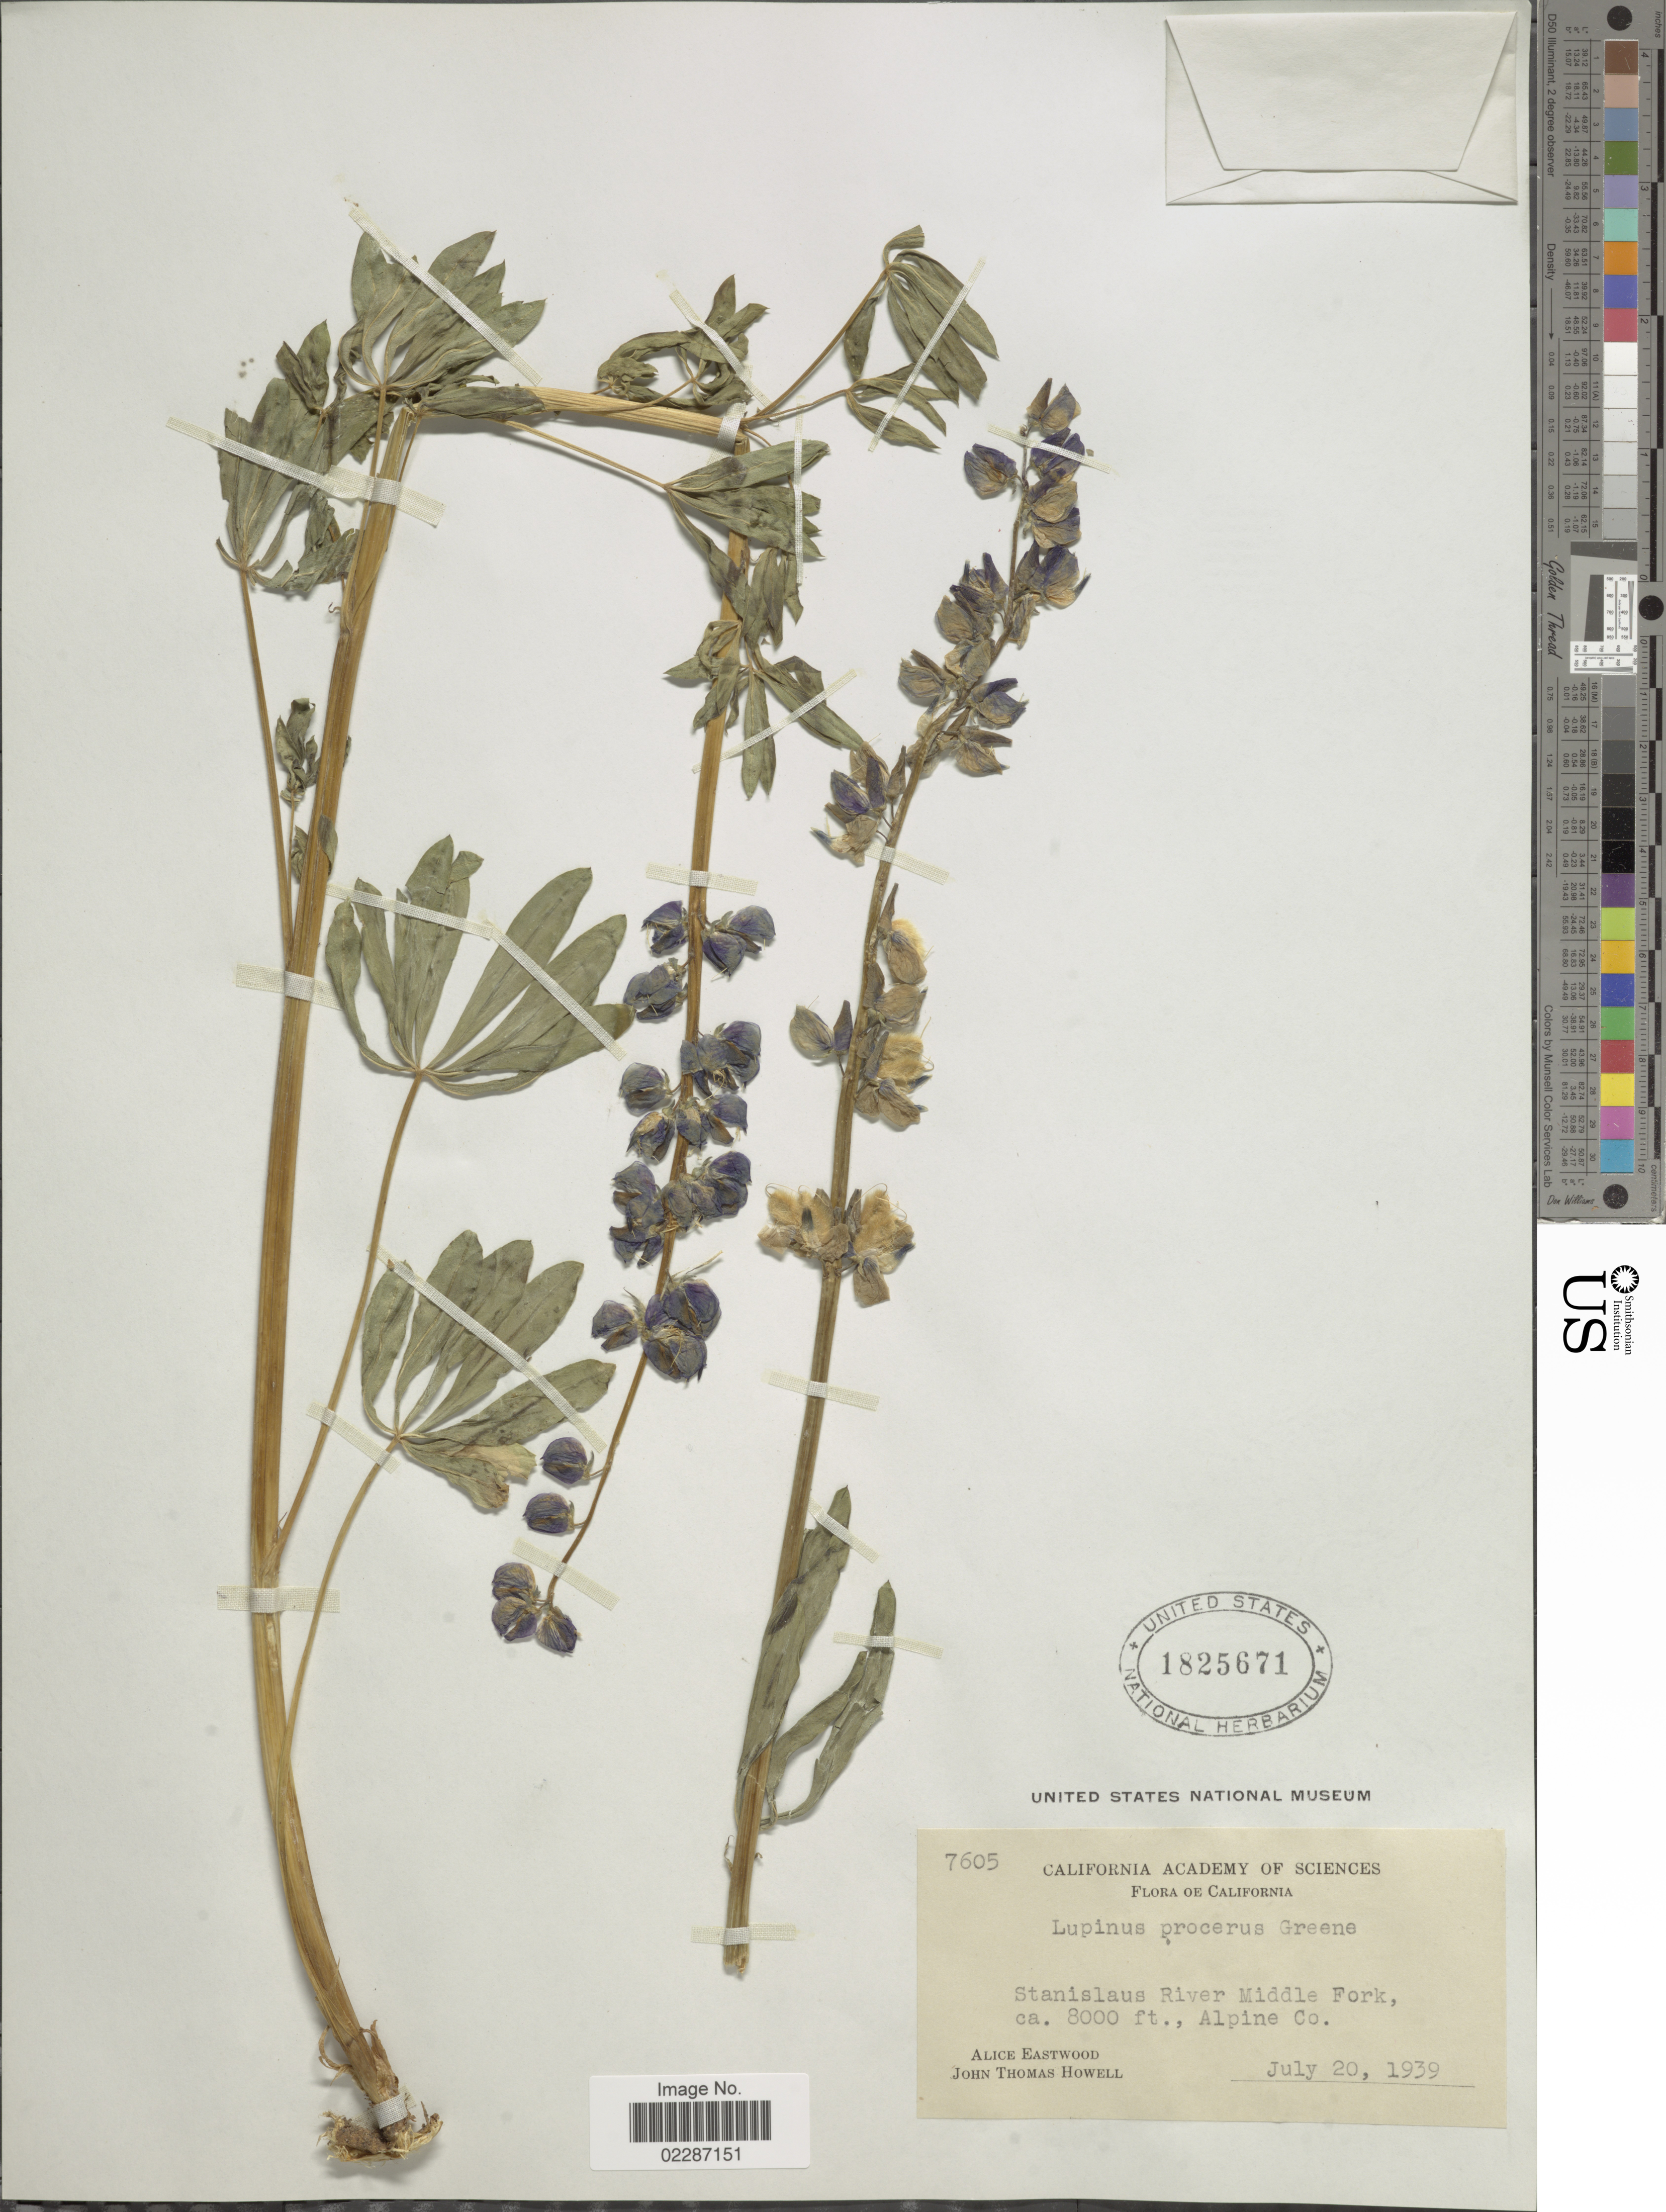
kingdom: Plantae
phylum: Tracheophyta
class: Magnoliopsida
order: Fabales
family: Fabaceae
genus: Lupinus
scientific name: Lupinus procerus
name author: Greene ex A. Heller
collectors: A. Eastwood & J. T. Howell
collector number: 7605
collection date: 1939-07-20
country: United States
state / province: California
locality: Stanislaus River Middle Fork, Alpine Co,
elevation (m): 2438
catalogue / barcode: US 1825671